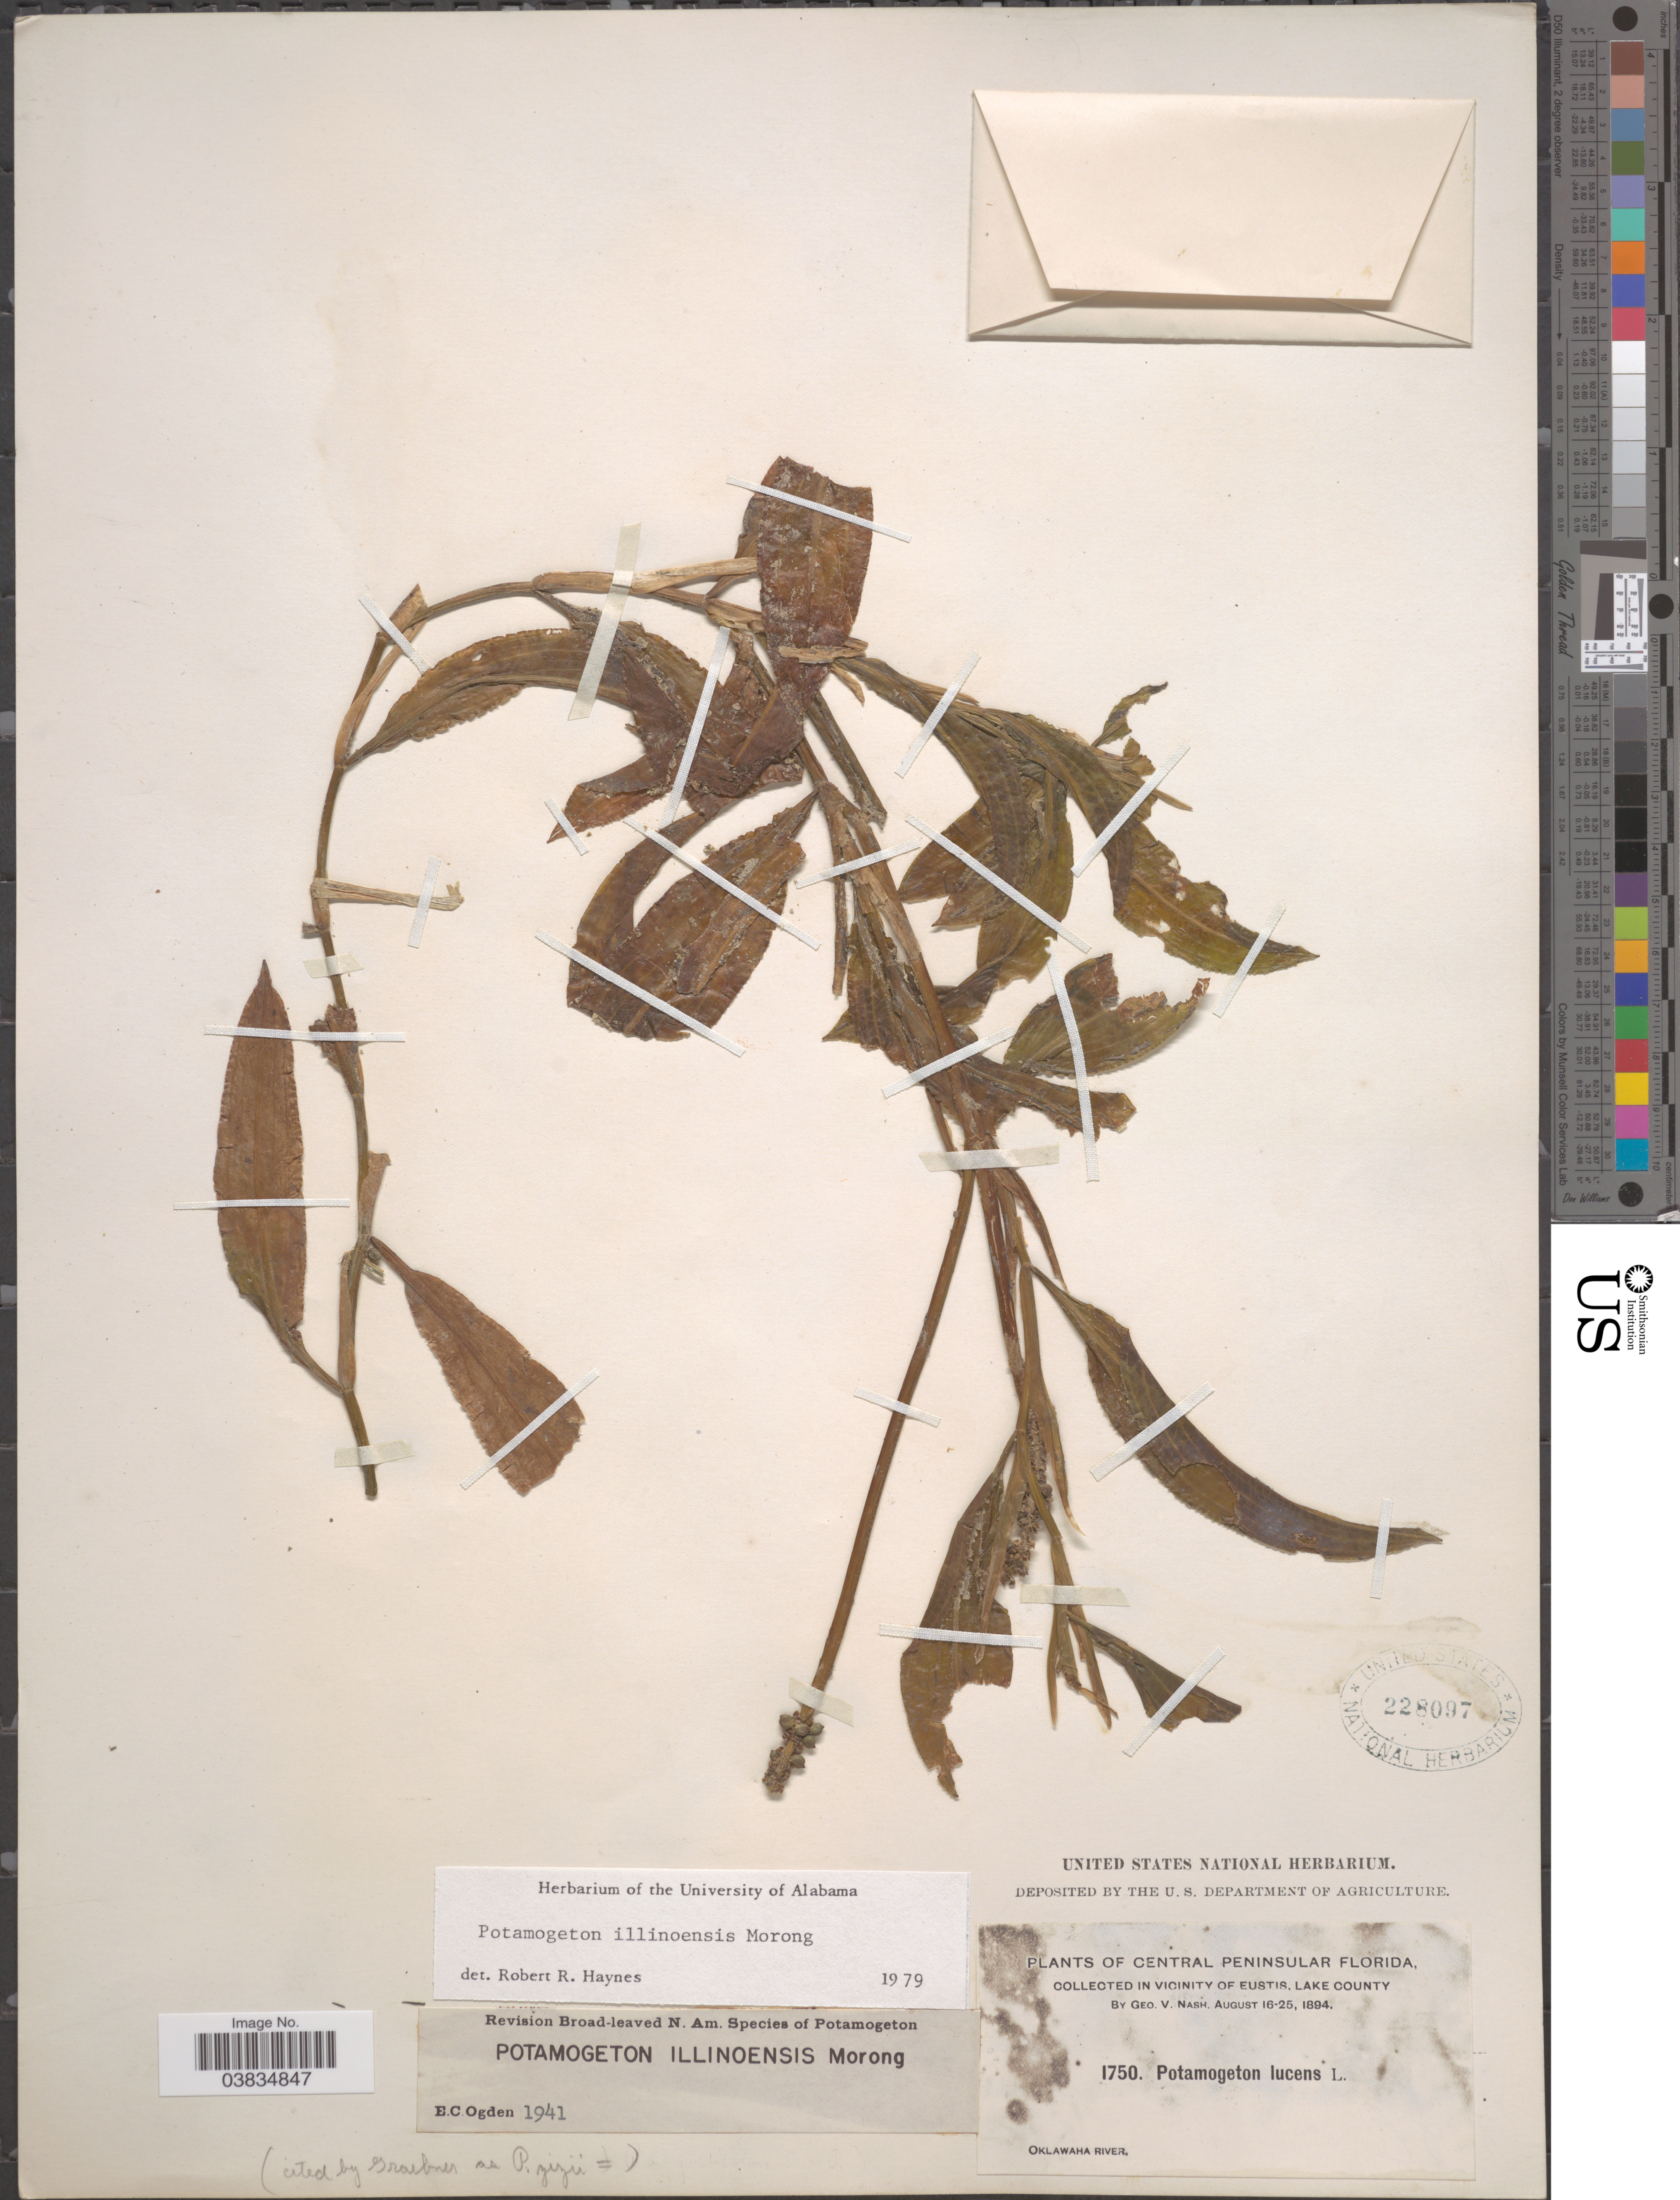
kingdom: Plantae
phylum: Tracheophyta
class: Liliopsida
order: Alismatales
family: Potamogetonaceae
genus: Potamogeton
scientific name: Potamogeton illinoensis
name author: Morong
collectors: G. V. Nash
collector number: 1750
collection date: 1894-08-16/1894-08-25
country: United States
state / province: Florida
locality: Central Peninsular Florida, in vicinity of Eustis, Lake County. Oklawaha River.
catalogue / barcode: US 228097